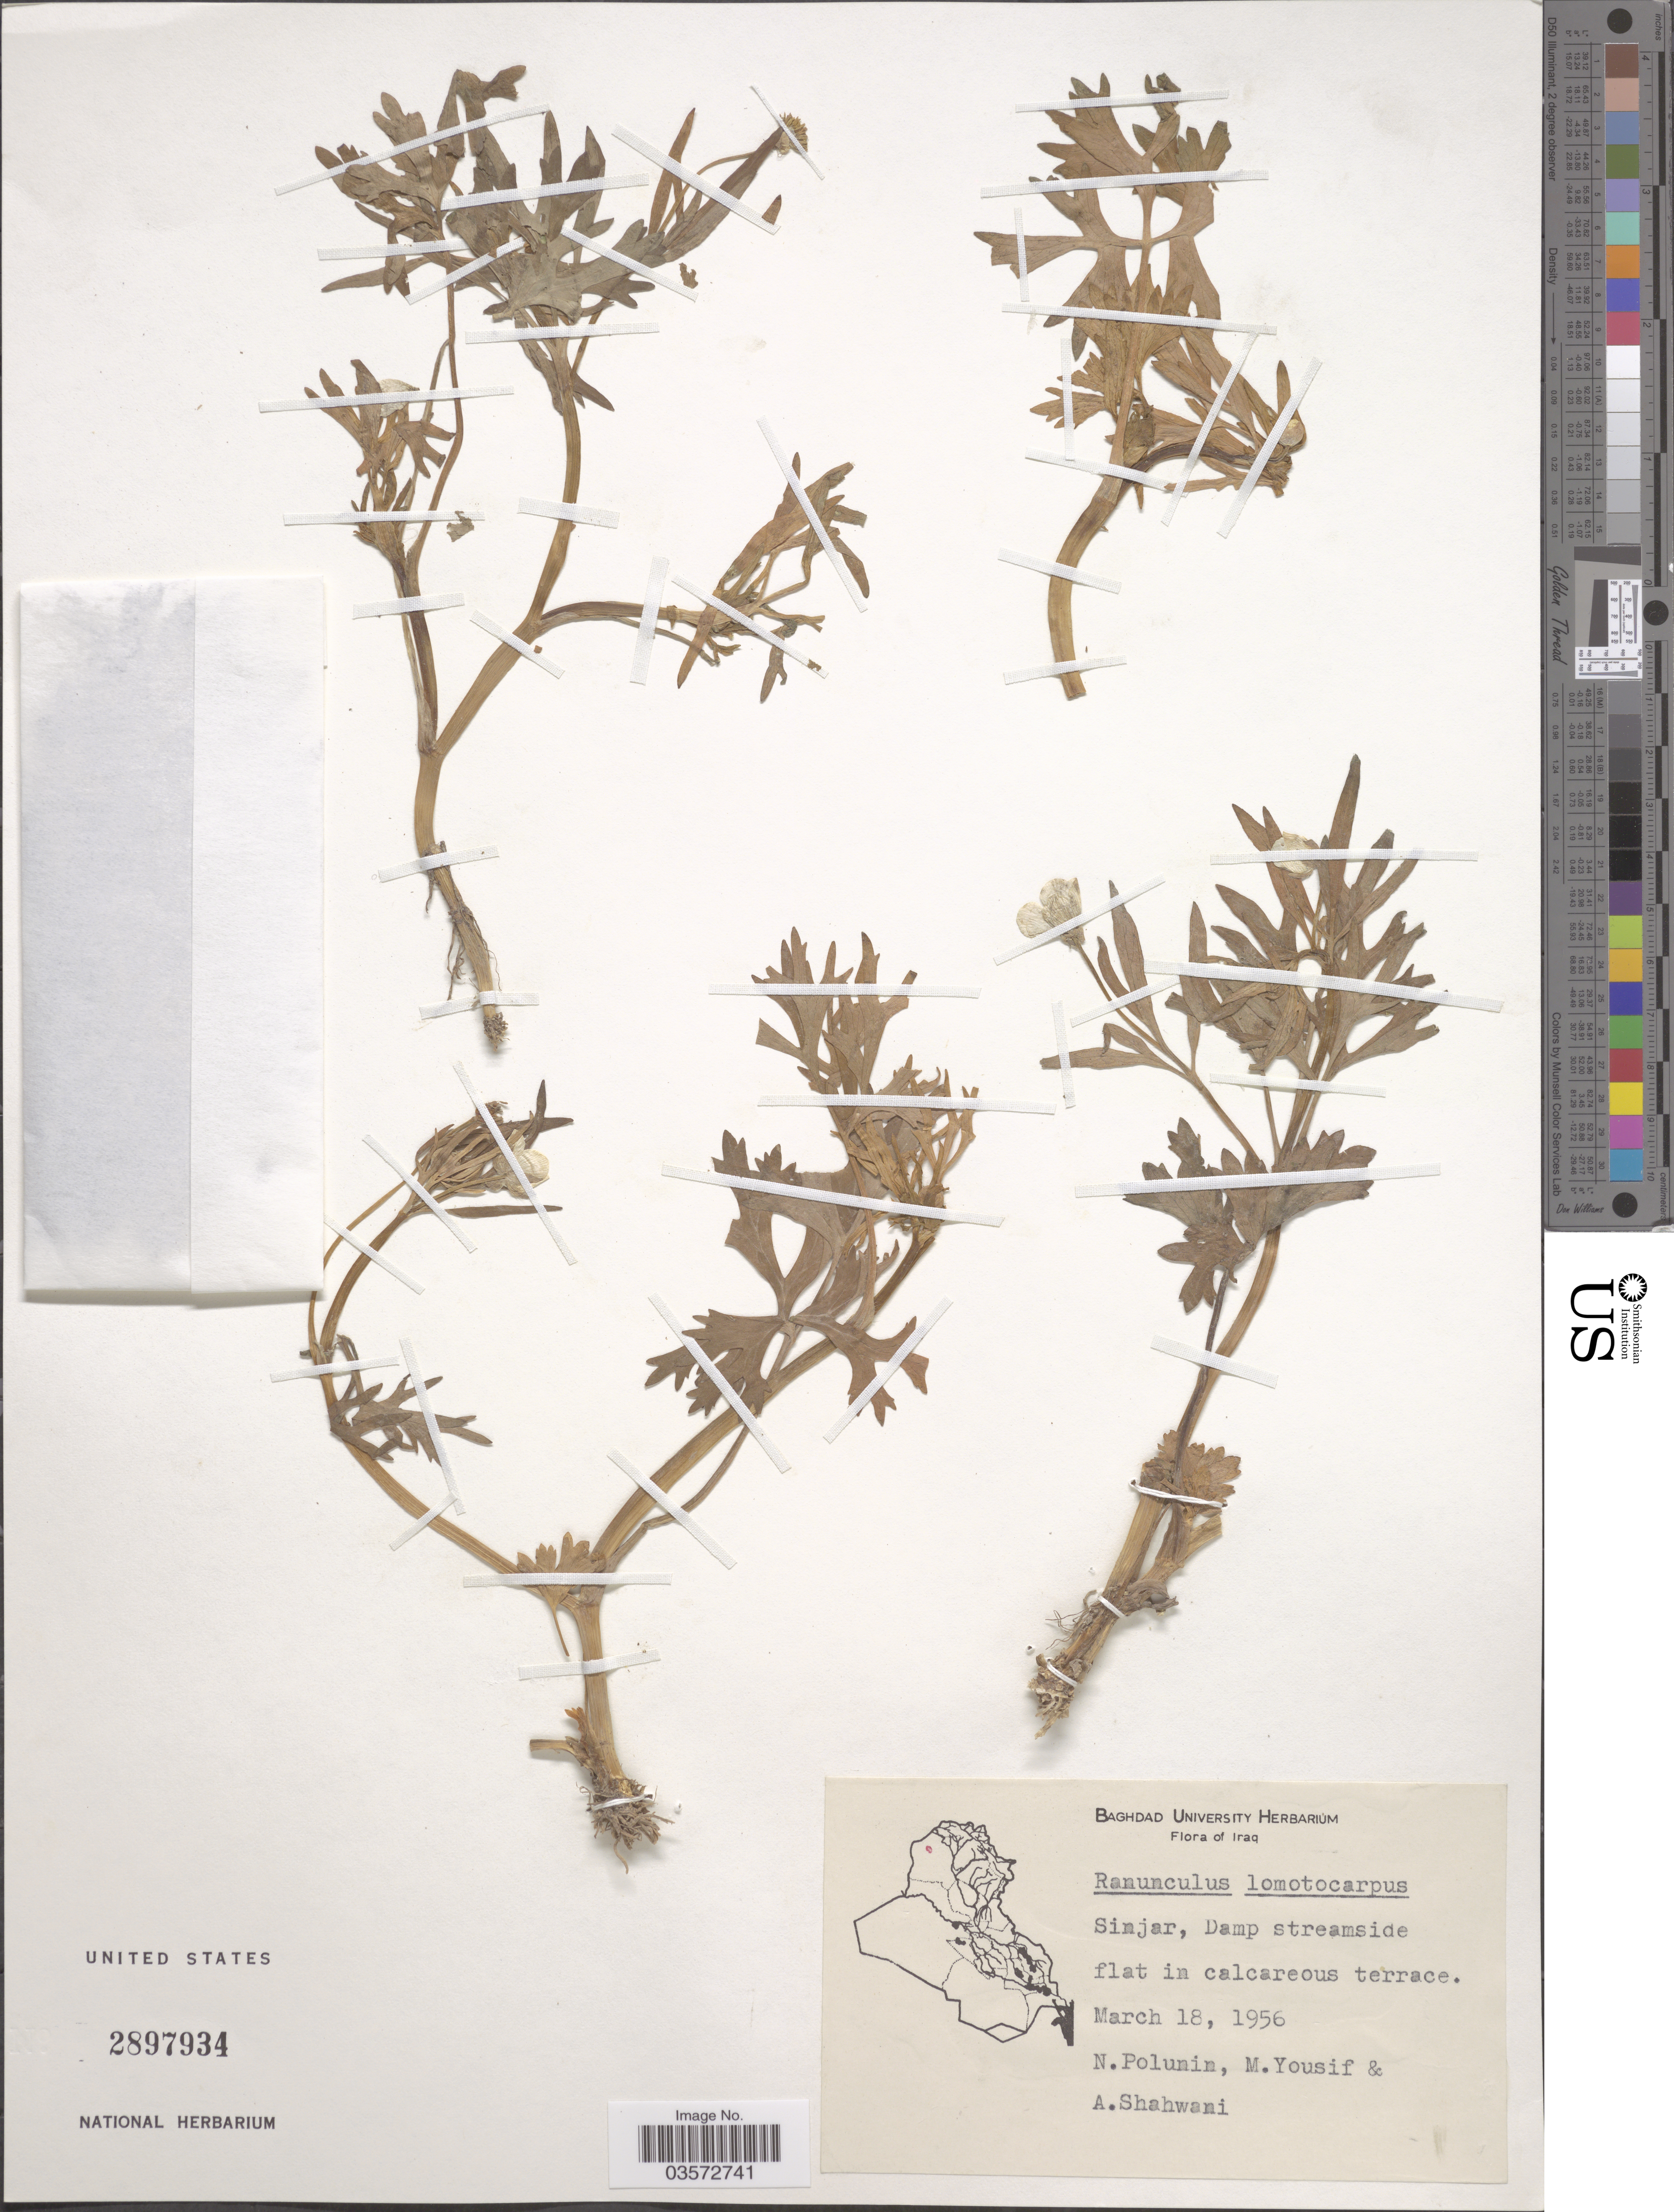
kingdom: Plantae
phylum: Tracheophyta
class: Magnoliopsida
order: Ranunculales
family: Ranunculaceae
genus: Ranunculus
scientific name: Ranunculus lomatocarpus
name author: Fisch. ex A. Spreng.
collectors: N. V. Polunin, M. Yousif & A. Shahwani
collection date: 1956-03-18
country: Iraq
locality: Sinjar.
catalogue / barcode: US 2897934